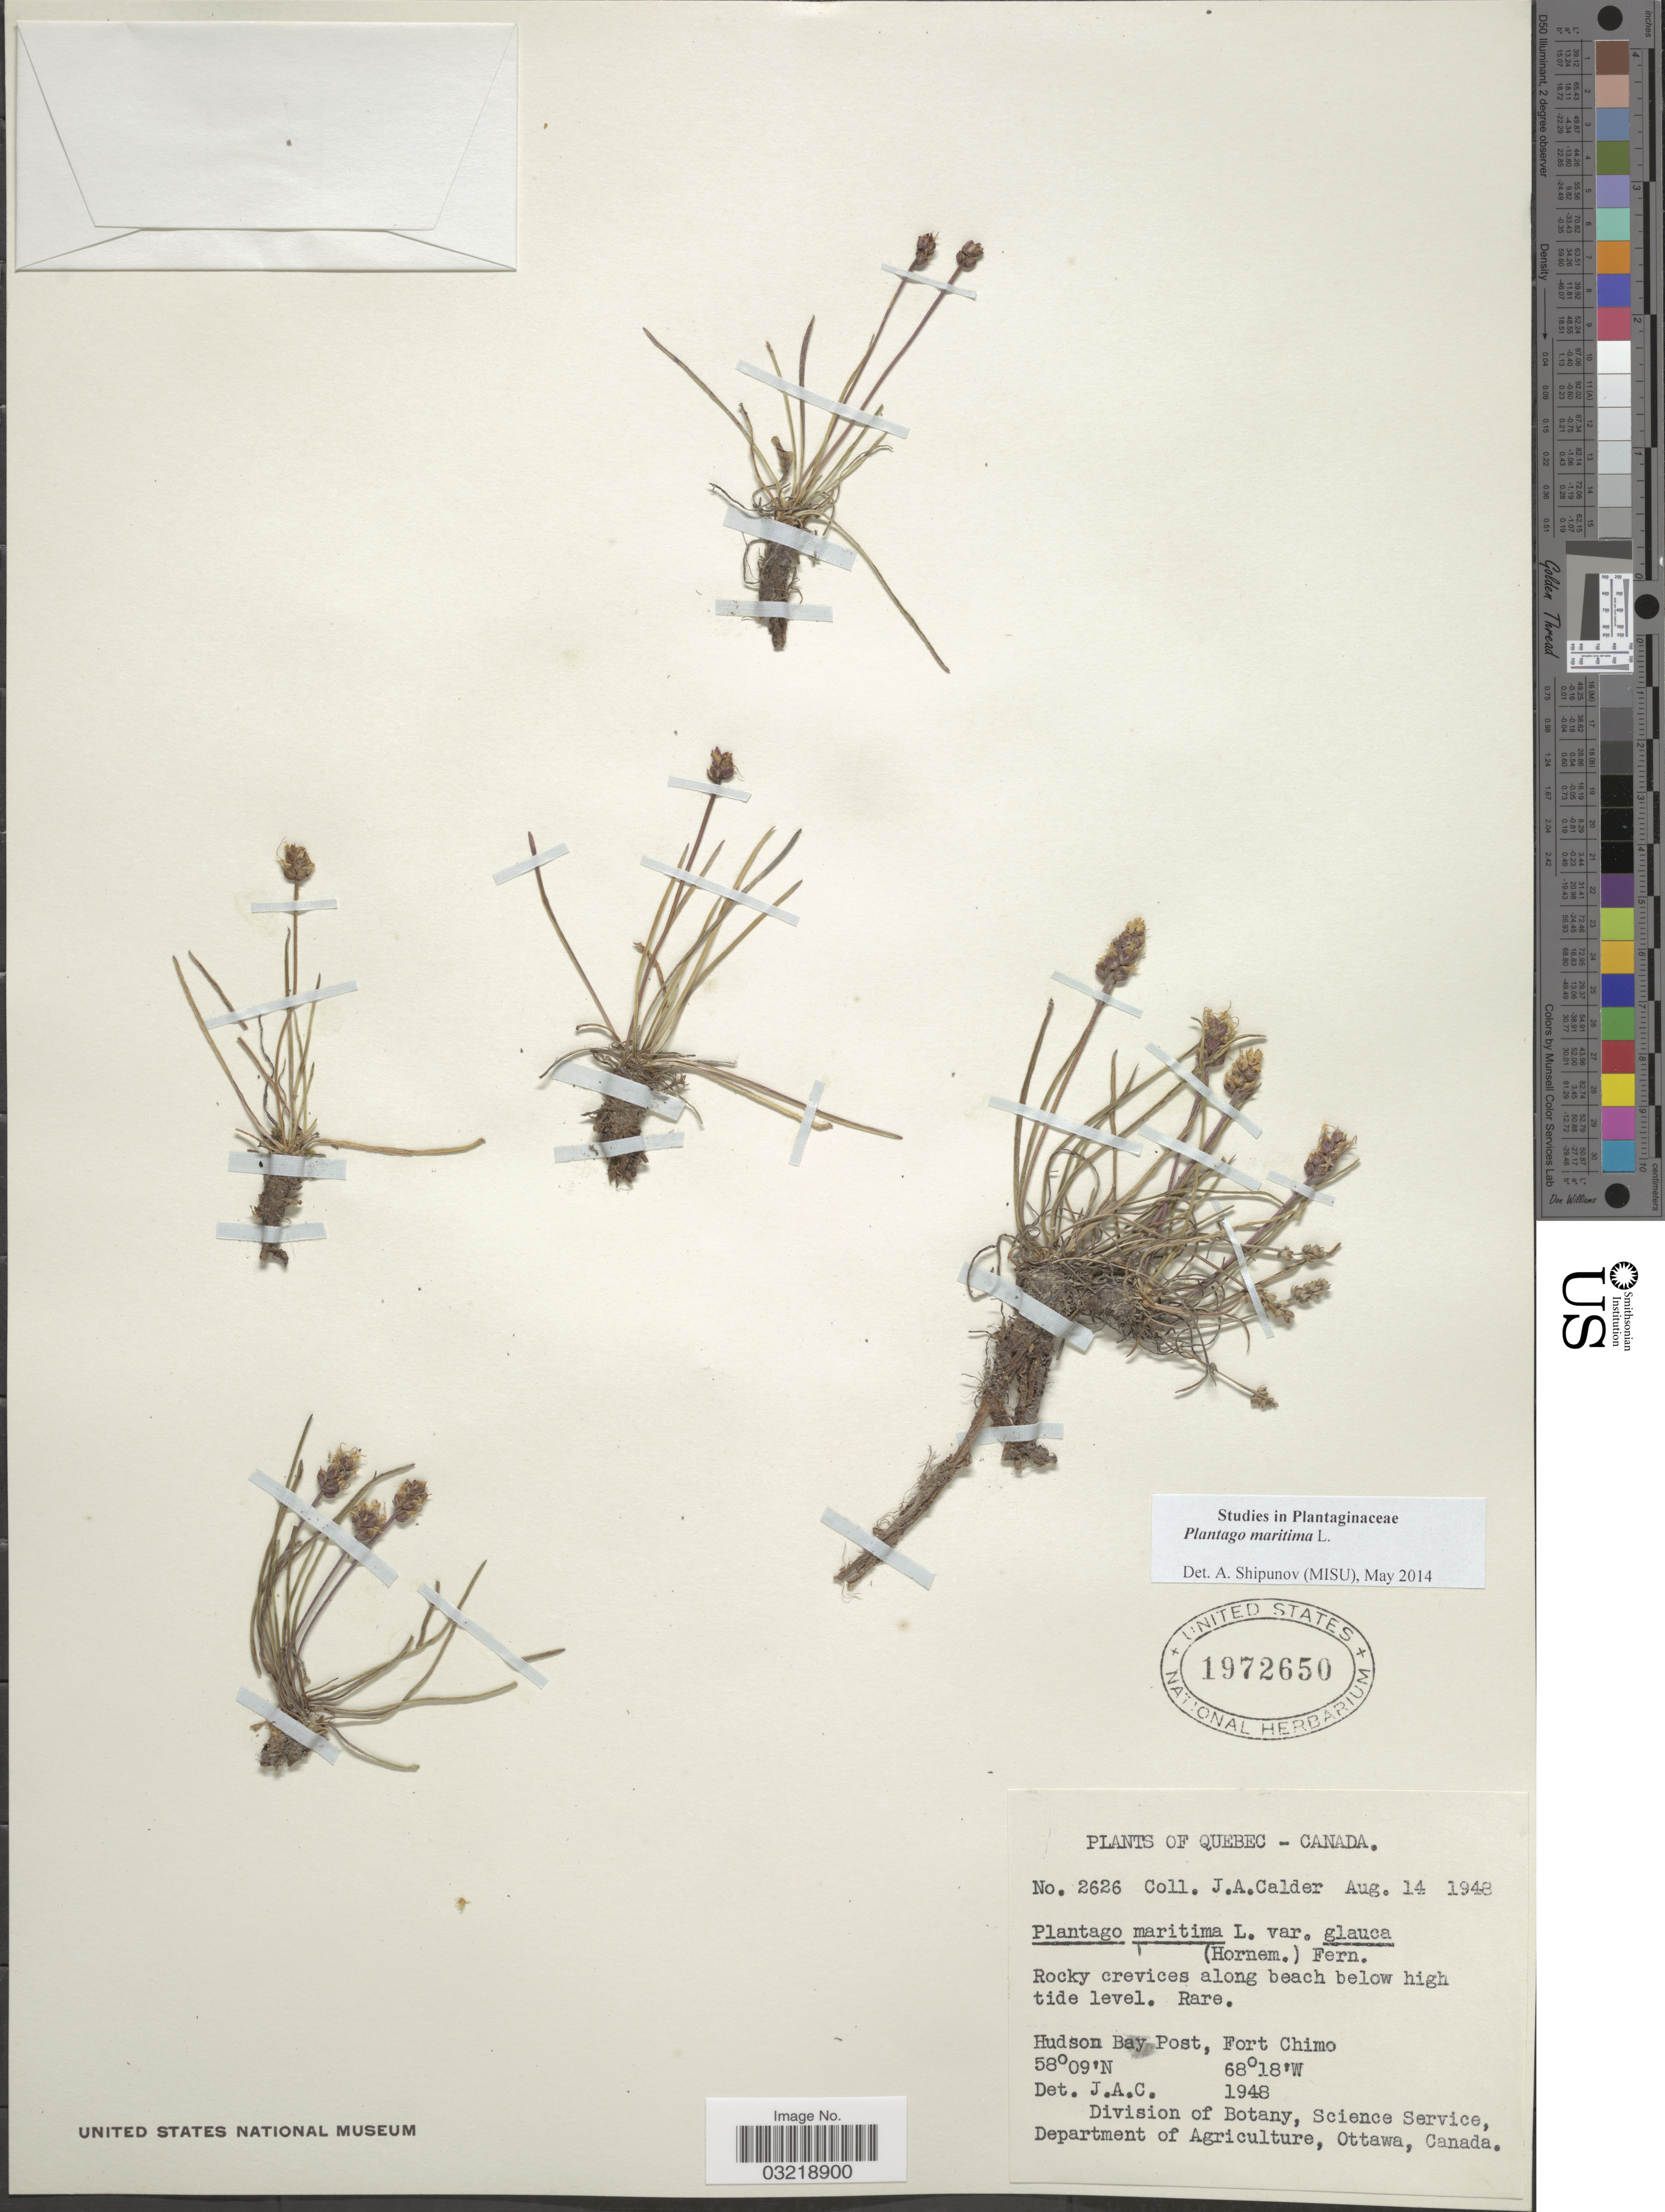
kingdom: Plantae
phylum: Tracheophyta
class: Magnoliopsida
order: Lamiales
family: Plantaginaceae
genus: Plantago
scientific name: Plantago maritima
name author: L.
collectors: J. A. Calder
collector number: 2626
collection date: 1948-08-14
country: Canada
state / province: Quebec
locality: Hudson Bay Post, Fort Chimo.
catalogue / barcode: US 1972650